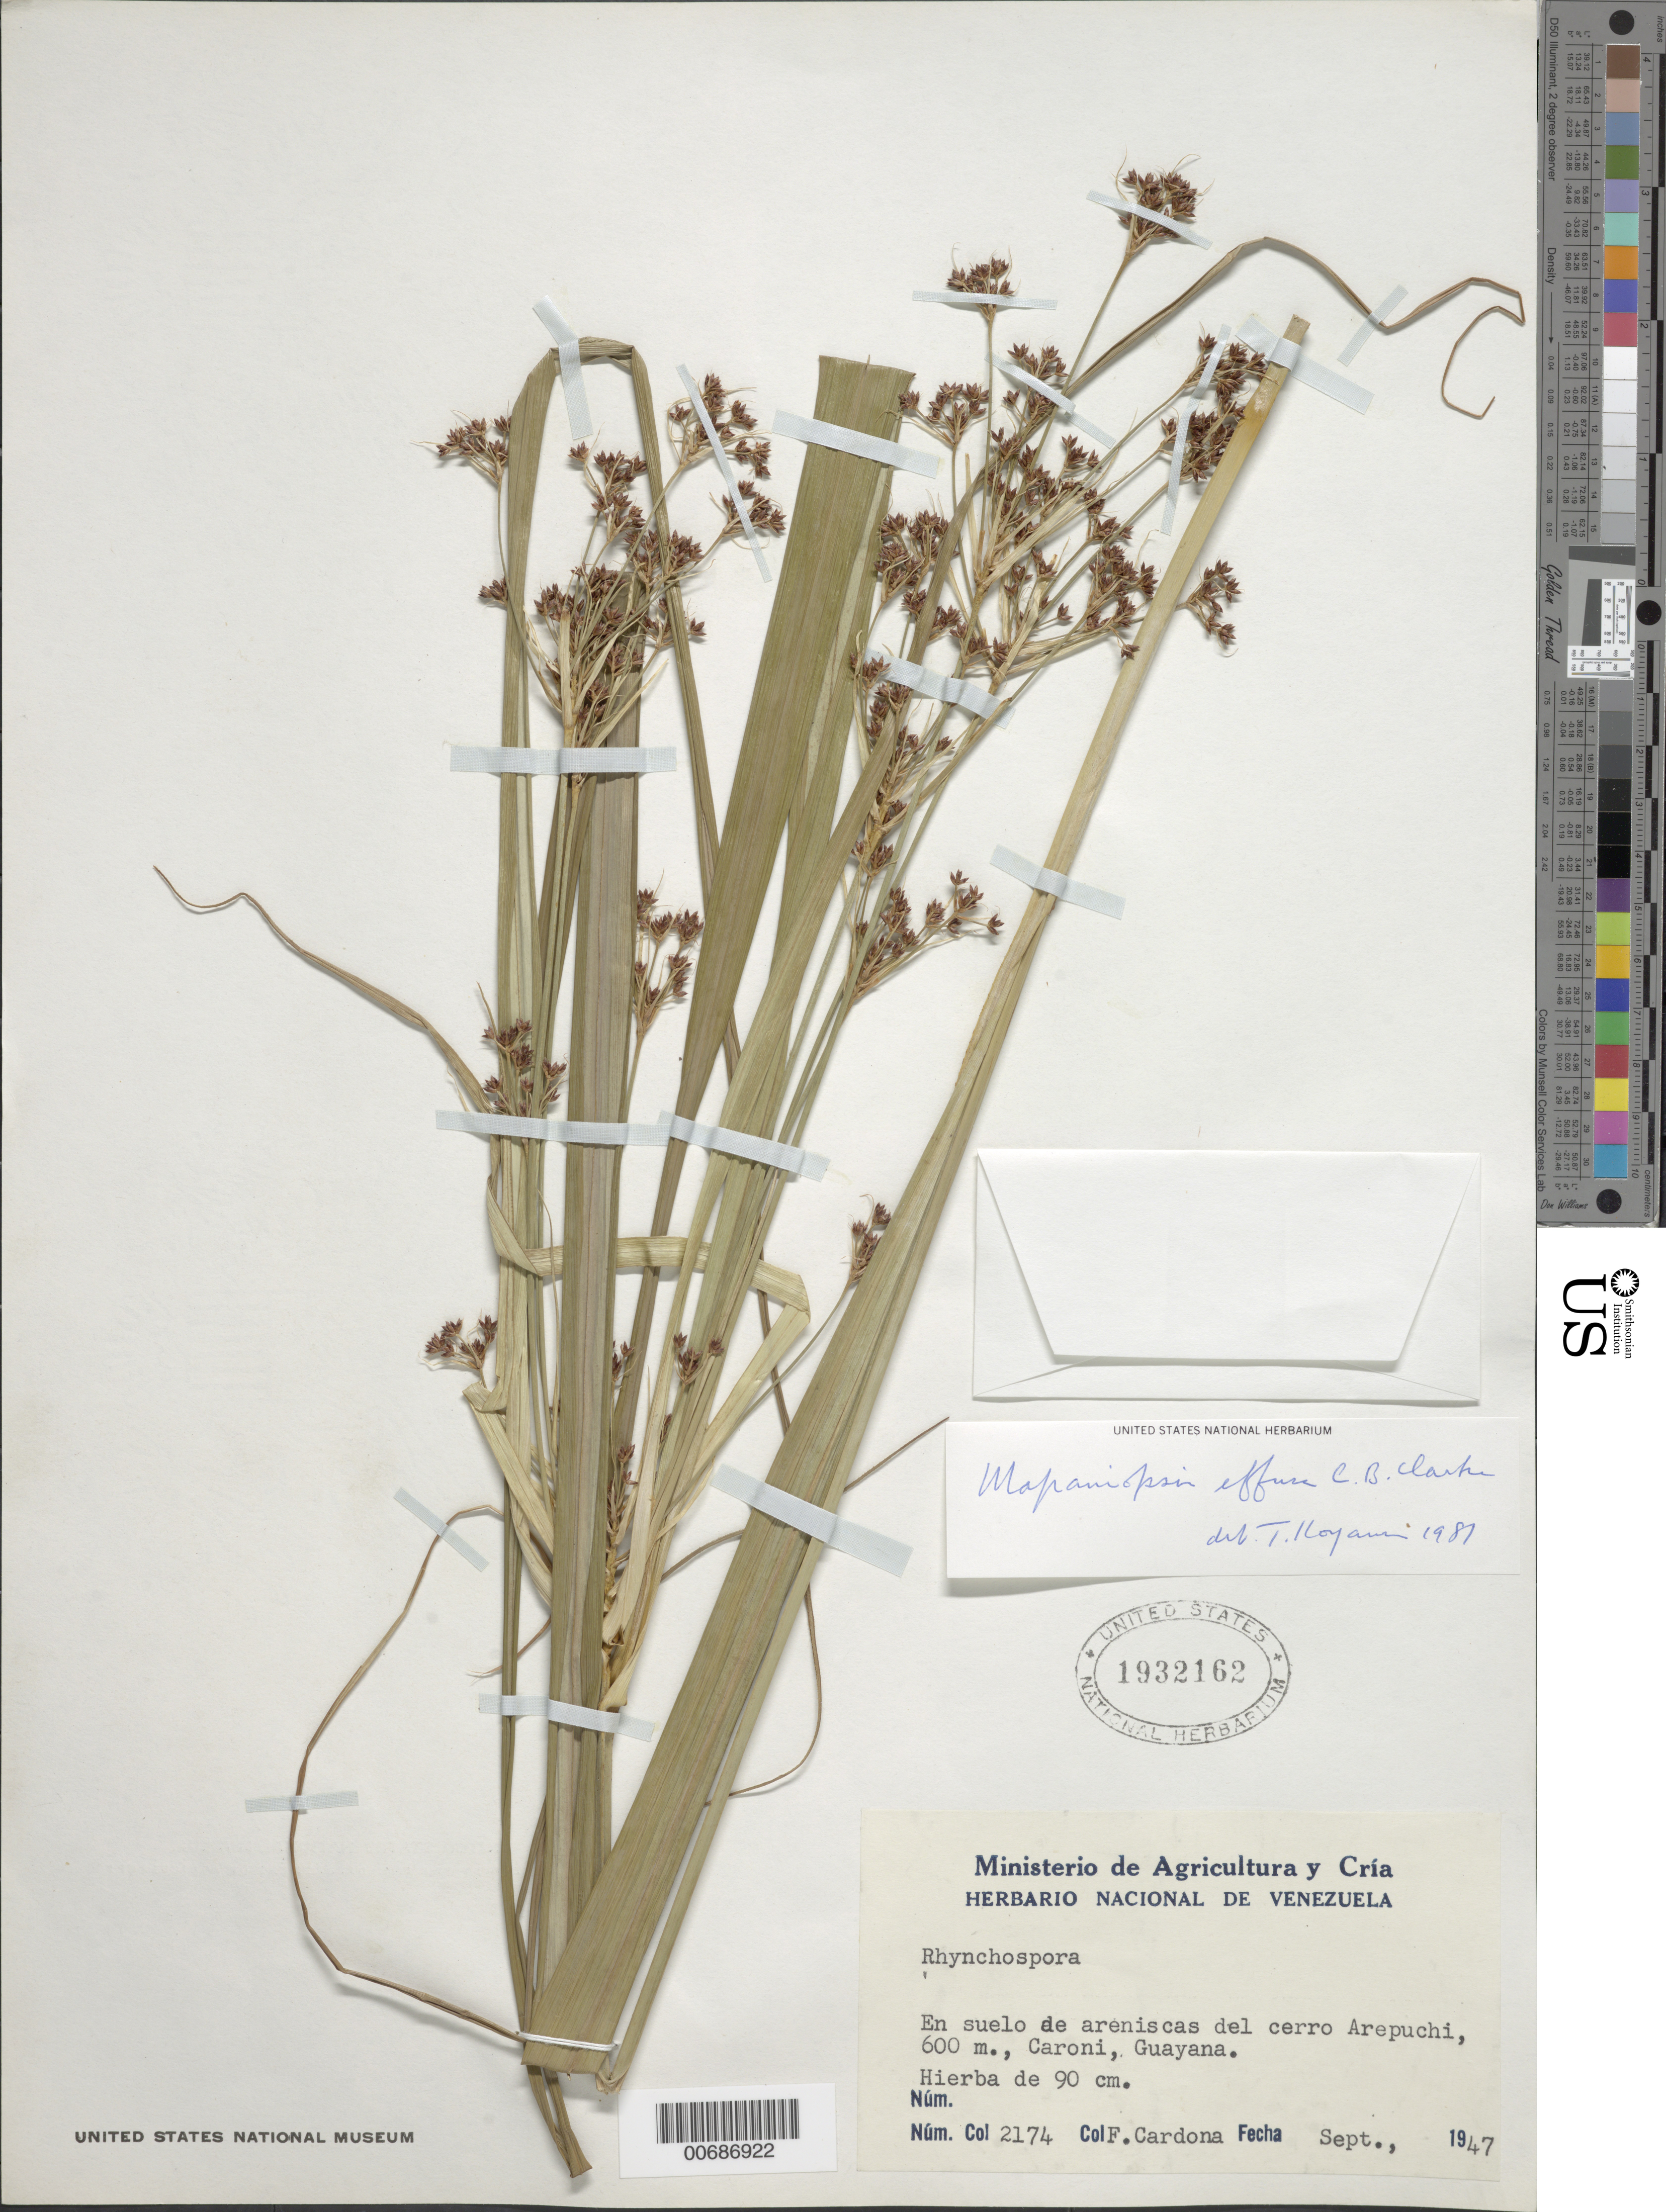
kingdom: Plantae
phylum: Tracheophyta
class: Liliopsida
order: Poales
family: Cyperaceae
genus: Mapania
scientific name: Mapania effusa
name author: (C.B. Clarke) T. Koyama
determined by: Strong, Mark T., (BOT), Smithsonian Institution - National Museum of Natural History (UNITED STATES)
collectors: F. Cardona Puig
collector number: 2174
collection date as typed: Sep-47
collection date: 1947-09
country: Venezuela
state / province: Bolívar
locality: Río Caroní, Cerro Arepuchi (Guayana)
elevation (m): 600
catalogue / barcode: US 1932162